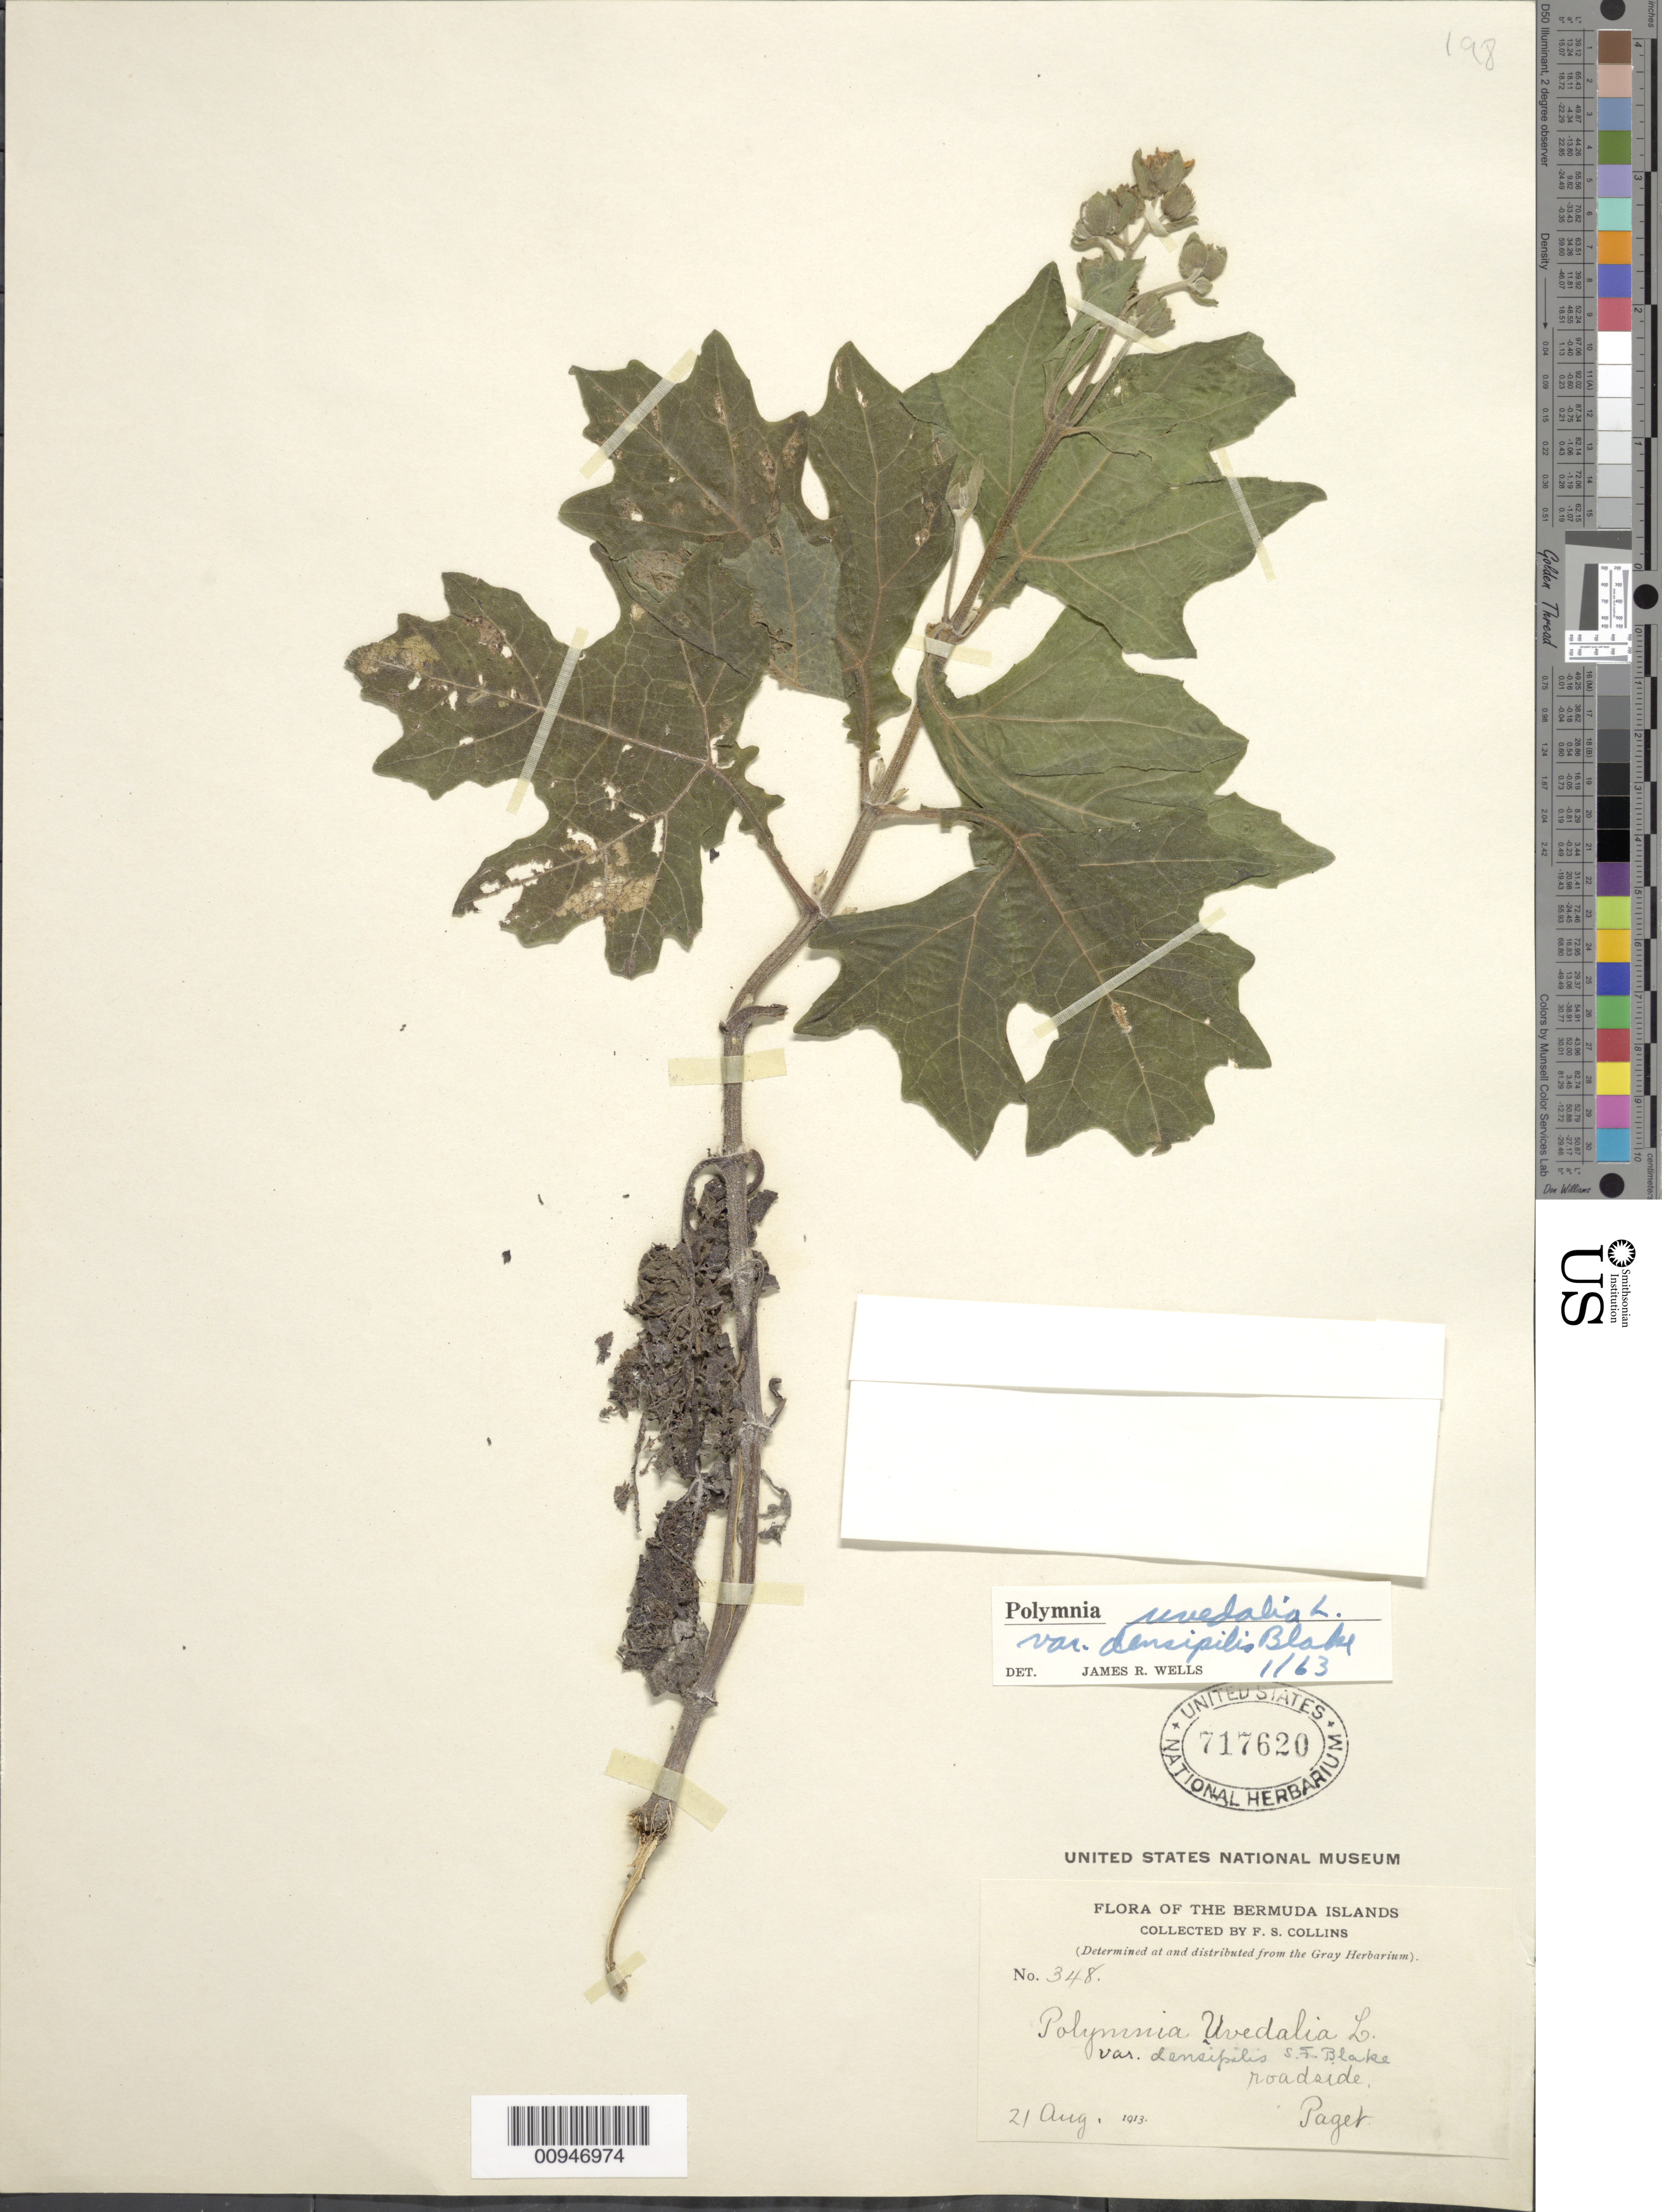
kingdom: Plantae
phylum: Tracheophyta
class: Magnoliopsida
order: Asterales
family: Asteraceae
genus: Smallanthus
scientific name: Smallanthus uvedalia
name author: (L.) Mack. ex Mack.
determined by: Wells, J. R.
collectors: F. Collins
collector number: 348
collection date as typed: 21 Aug 1913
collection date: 1913-08-21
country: Bermuda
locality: Paget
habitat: Roadside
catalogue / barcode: US 717620